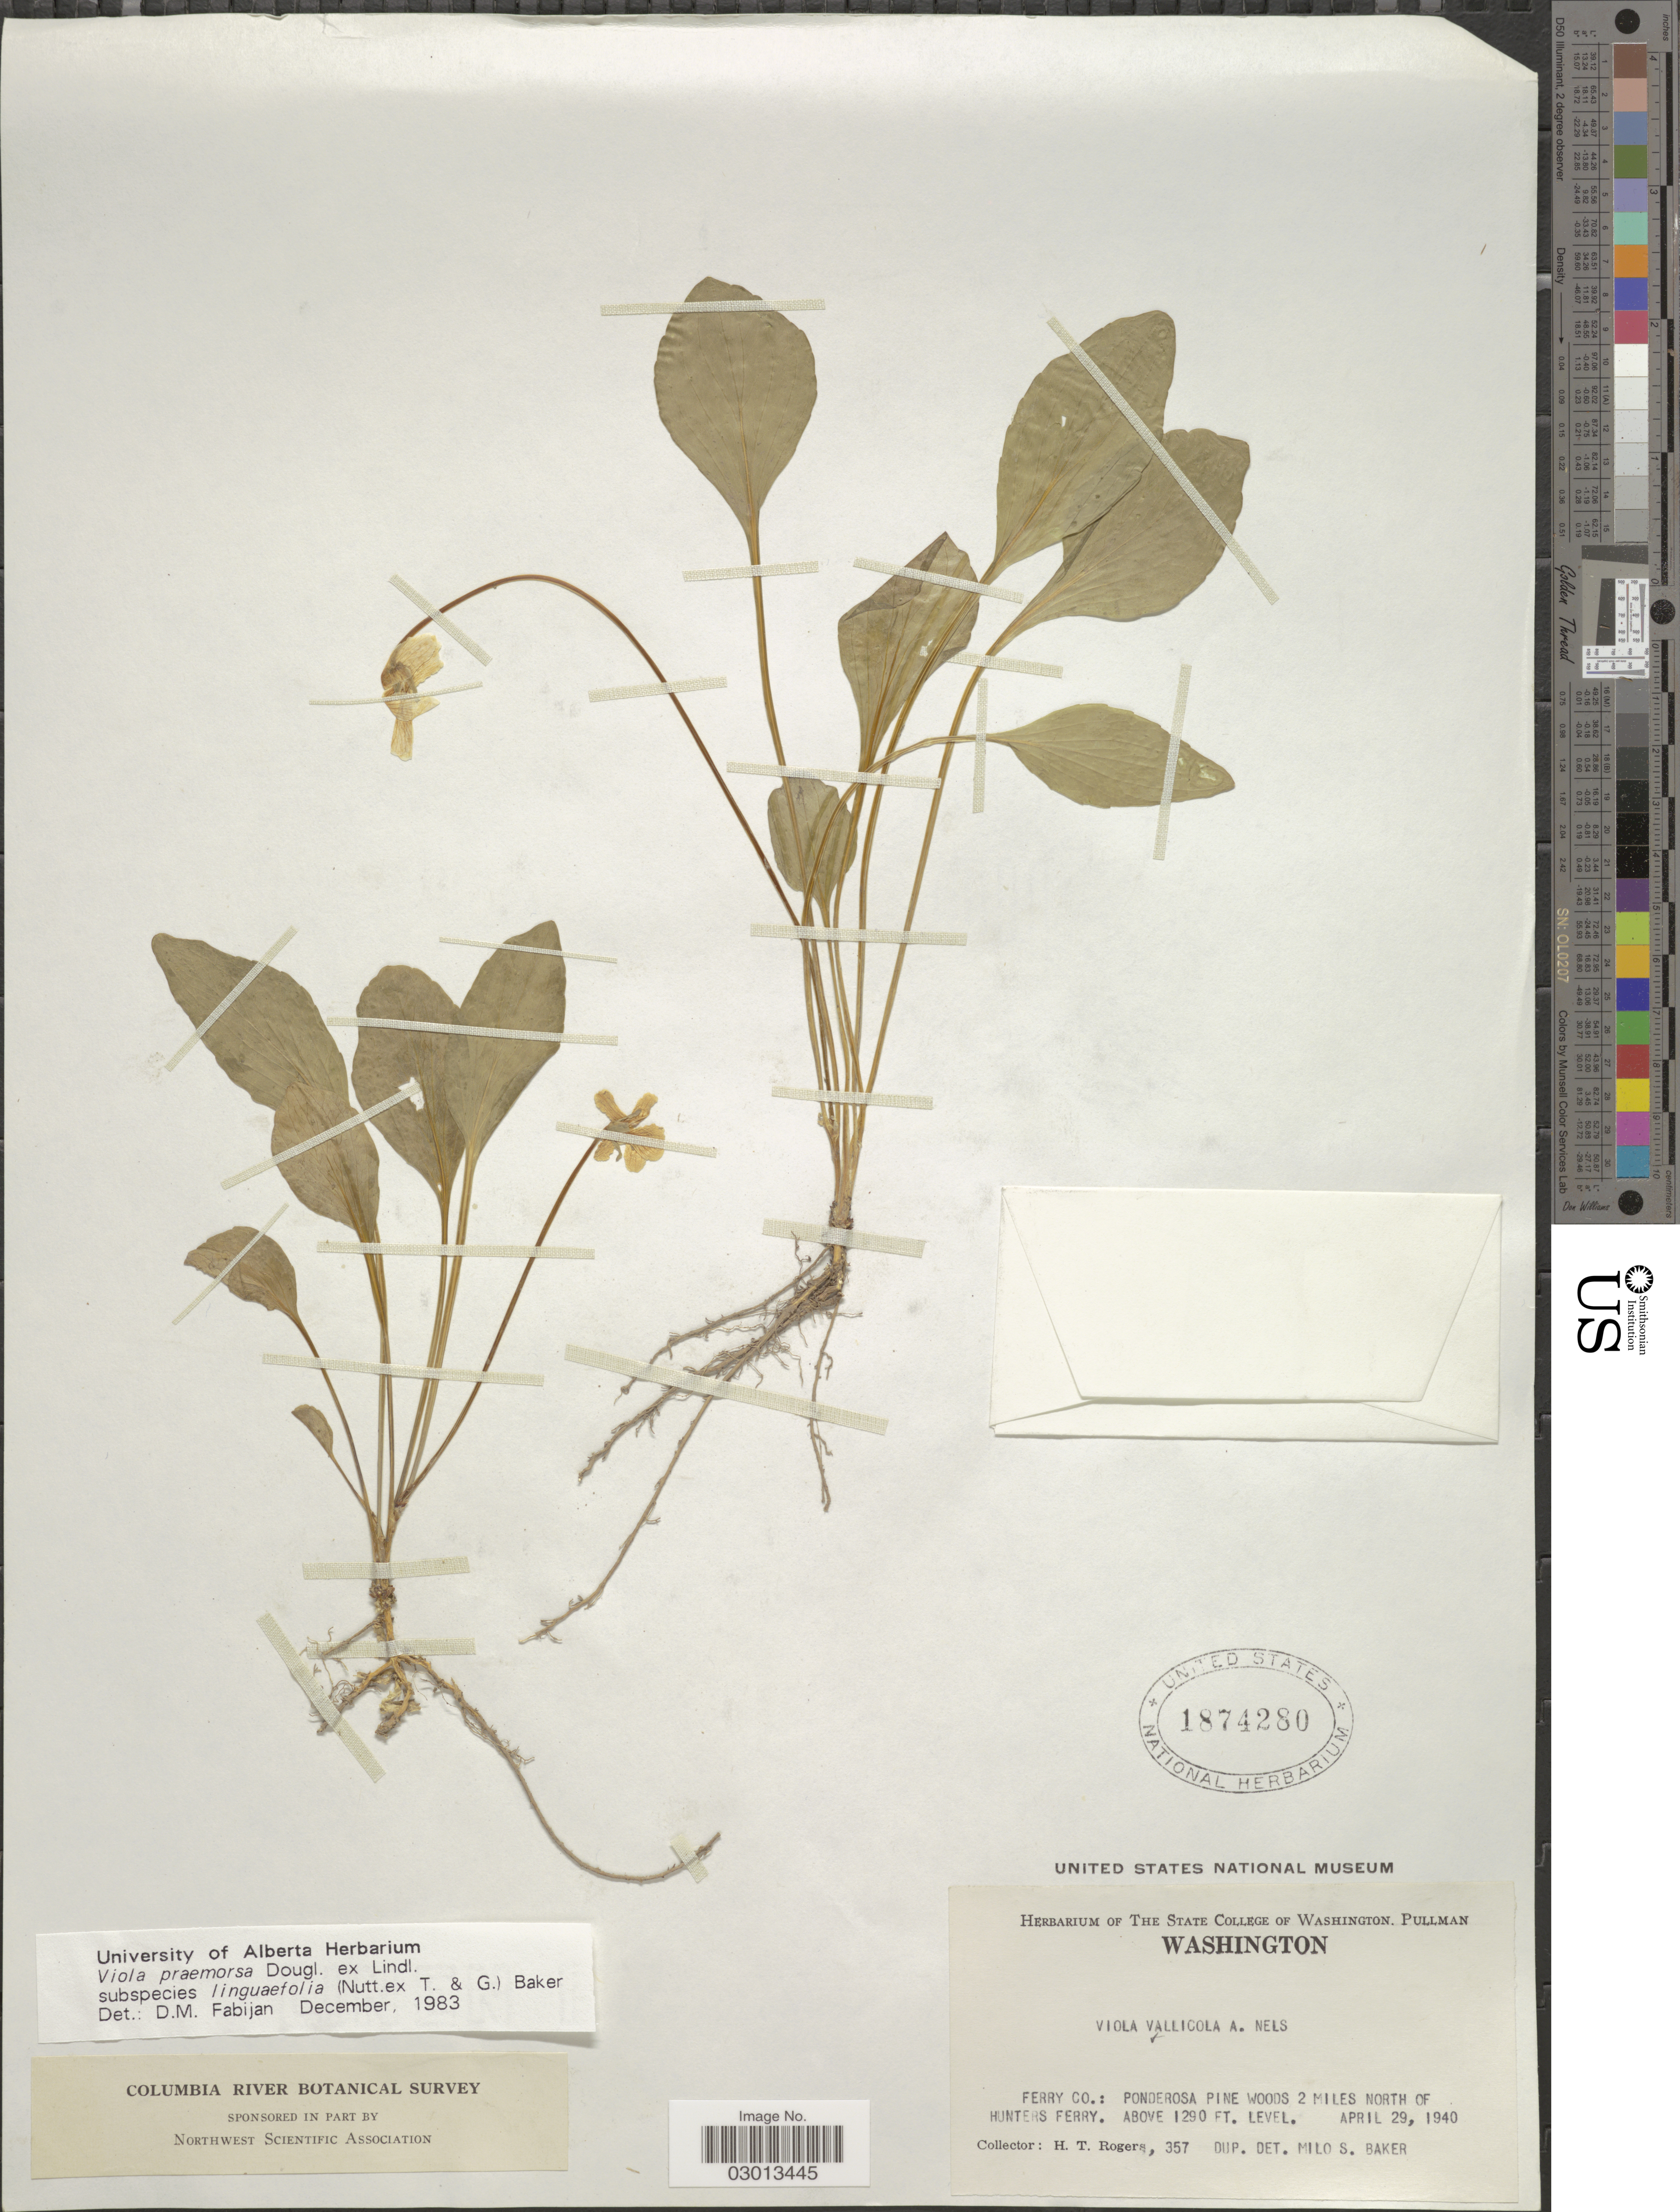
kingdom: Plantae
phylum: Tracheophyta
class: Magnoliopsida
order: Malpighiales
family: Violaceae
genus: Viola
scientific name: Viola praemorsa subsp. linguifolia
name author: (Nutt.) M.S. Baker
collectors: H. Rogers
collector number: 357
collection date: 1940-04-29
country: United States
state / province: Washington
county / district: Ferry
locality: Ferry Co.: Ponderosa Pine Woods 2 Miles North of Hunters Ferry.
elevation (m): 393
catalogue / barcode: US 1874280